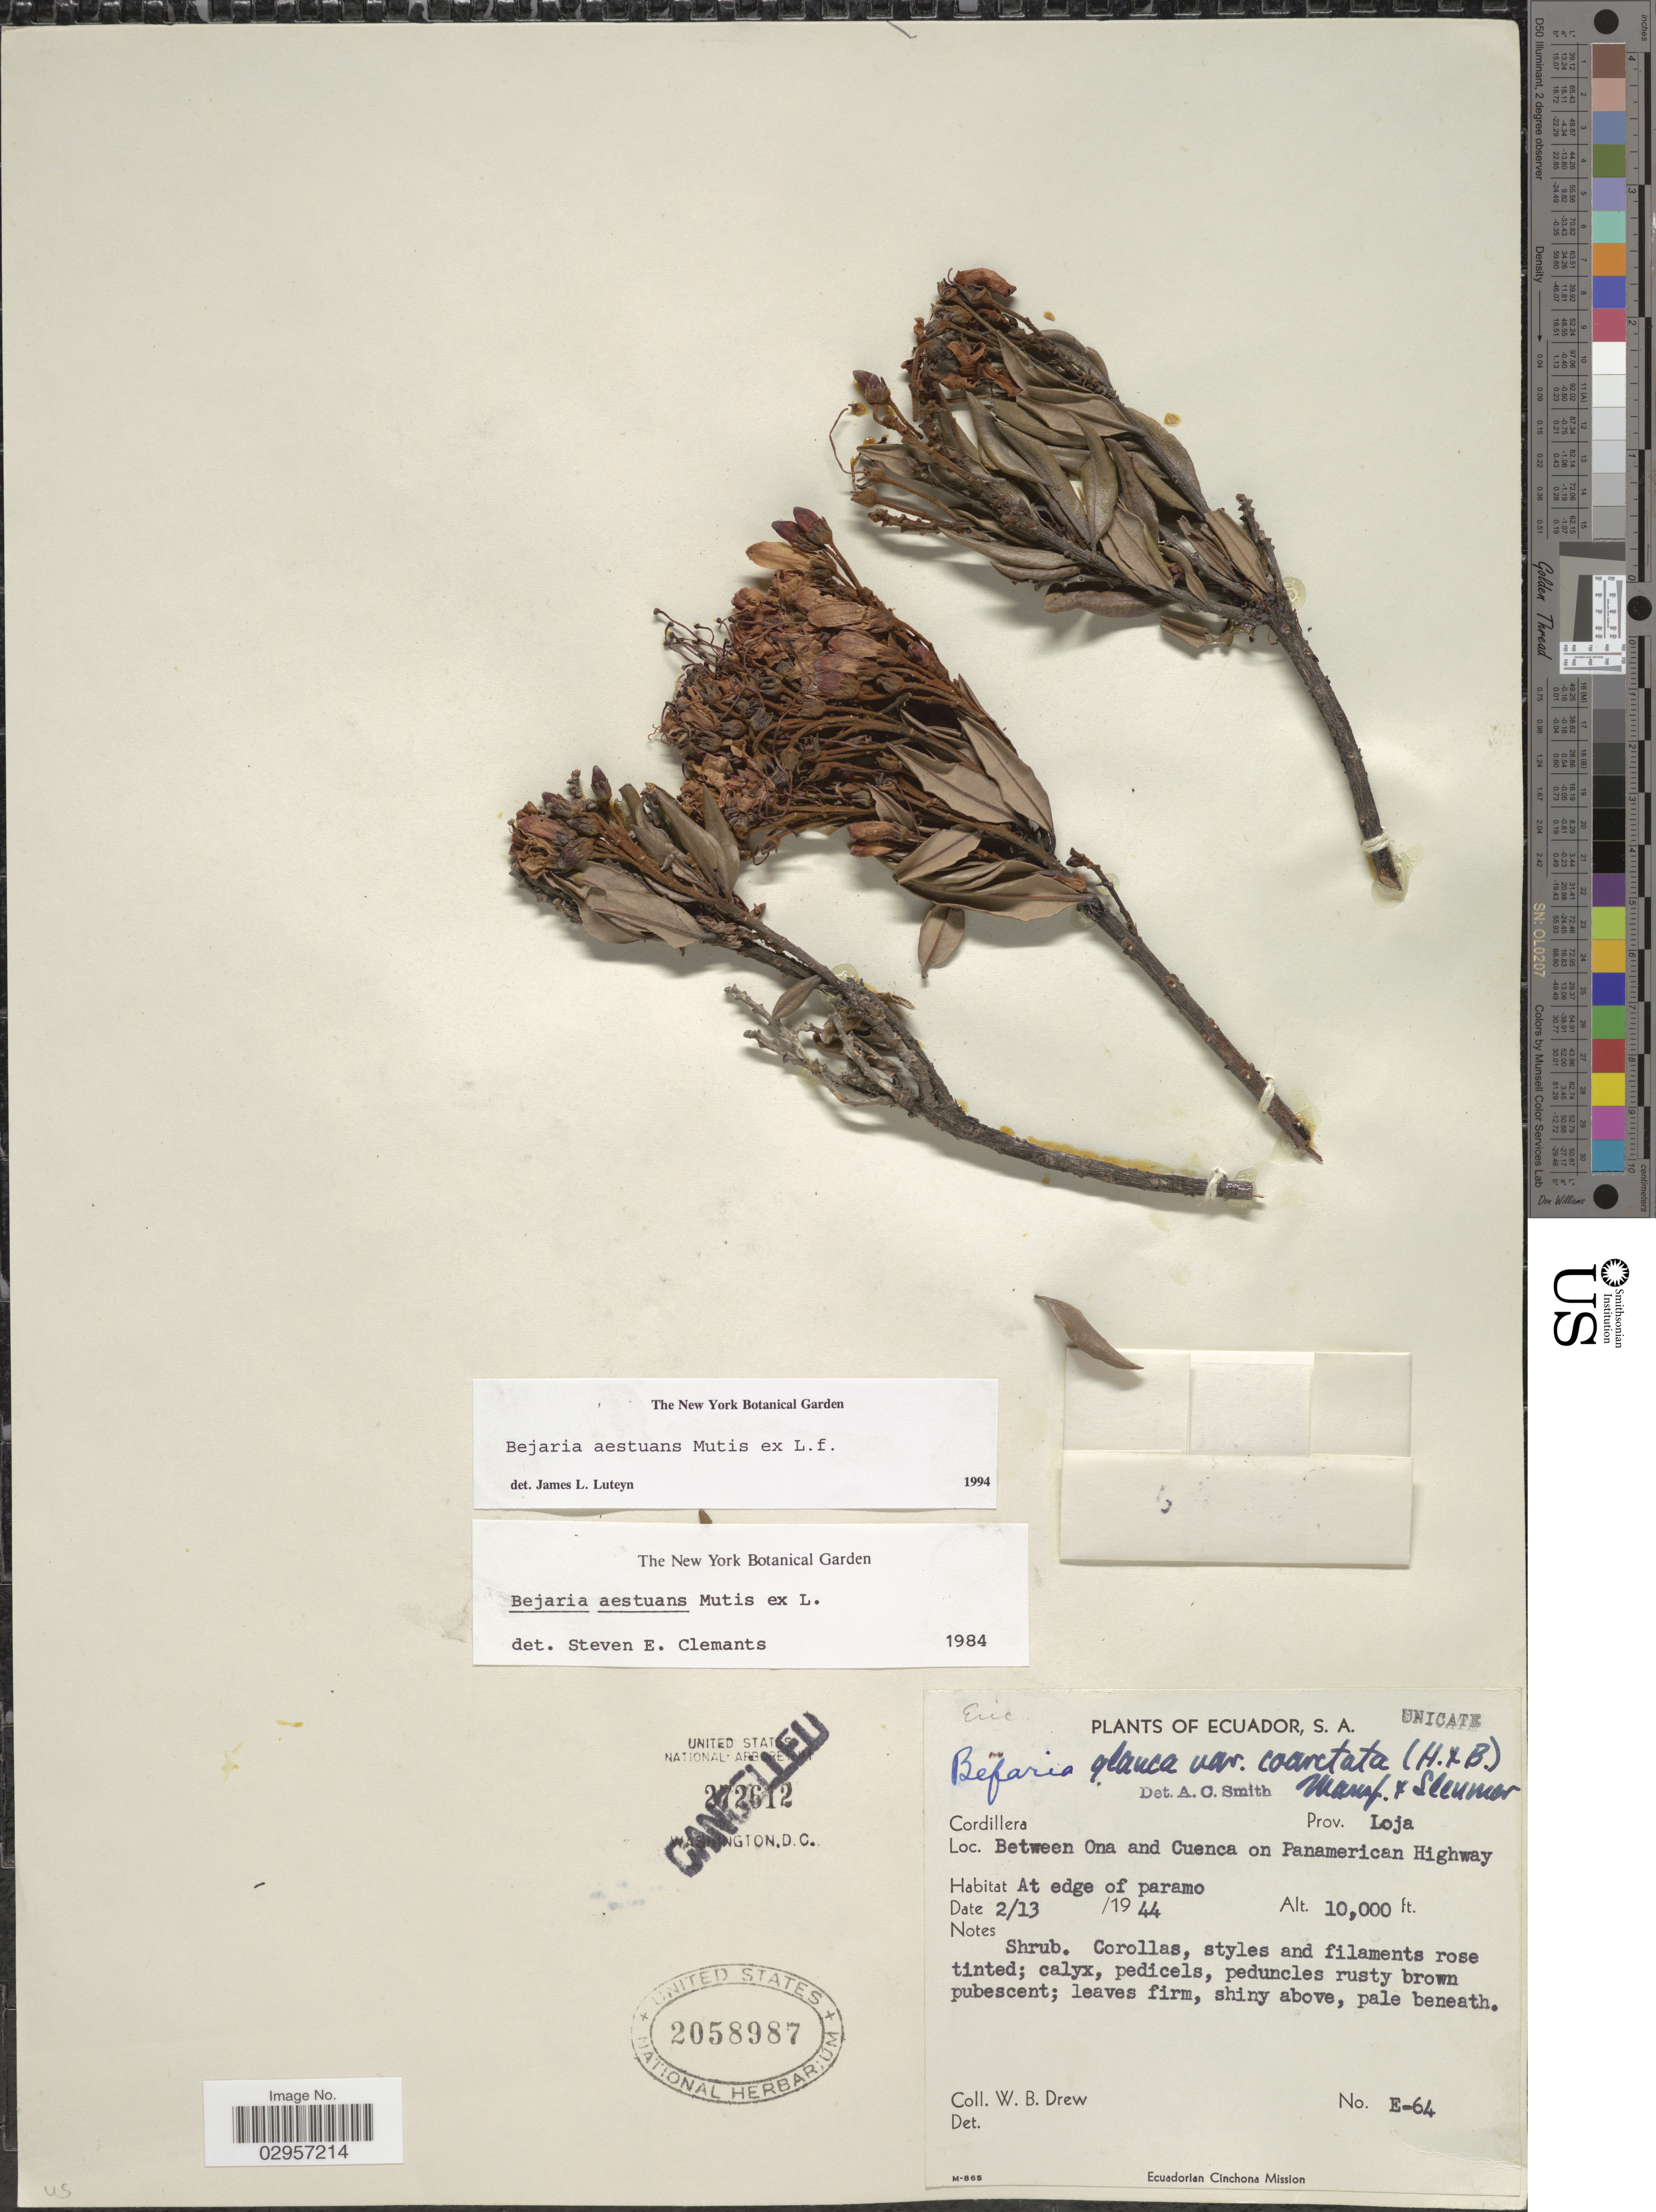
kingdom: Plantae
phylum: Tracheophyta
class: Magnoliopsida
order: Ericales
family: Ericaceae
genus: Befaria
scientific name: Befaria aestuans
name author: Mutis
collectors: W. B. Drew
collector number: E-64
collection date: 1944-02-13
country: Ecuador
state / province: Loja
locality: Cordillera. Prov. Loja. Between Ona and Cuenca on Panamerican Highway. At edge of paramo.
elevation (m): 3048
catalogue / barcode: US 2058987